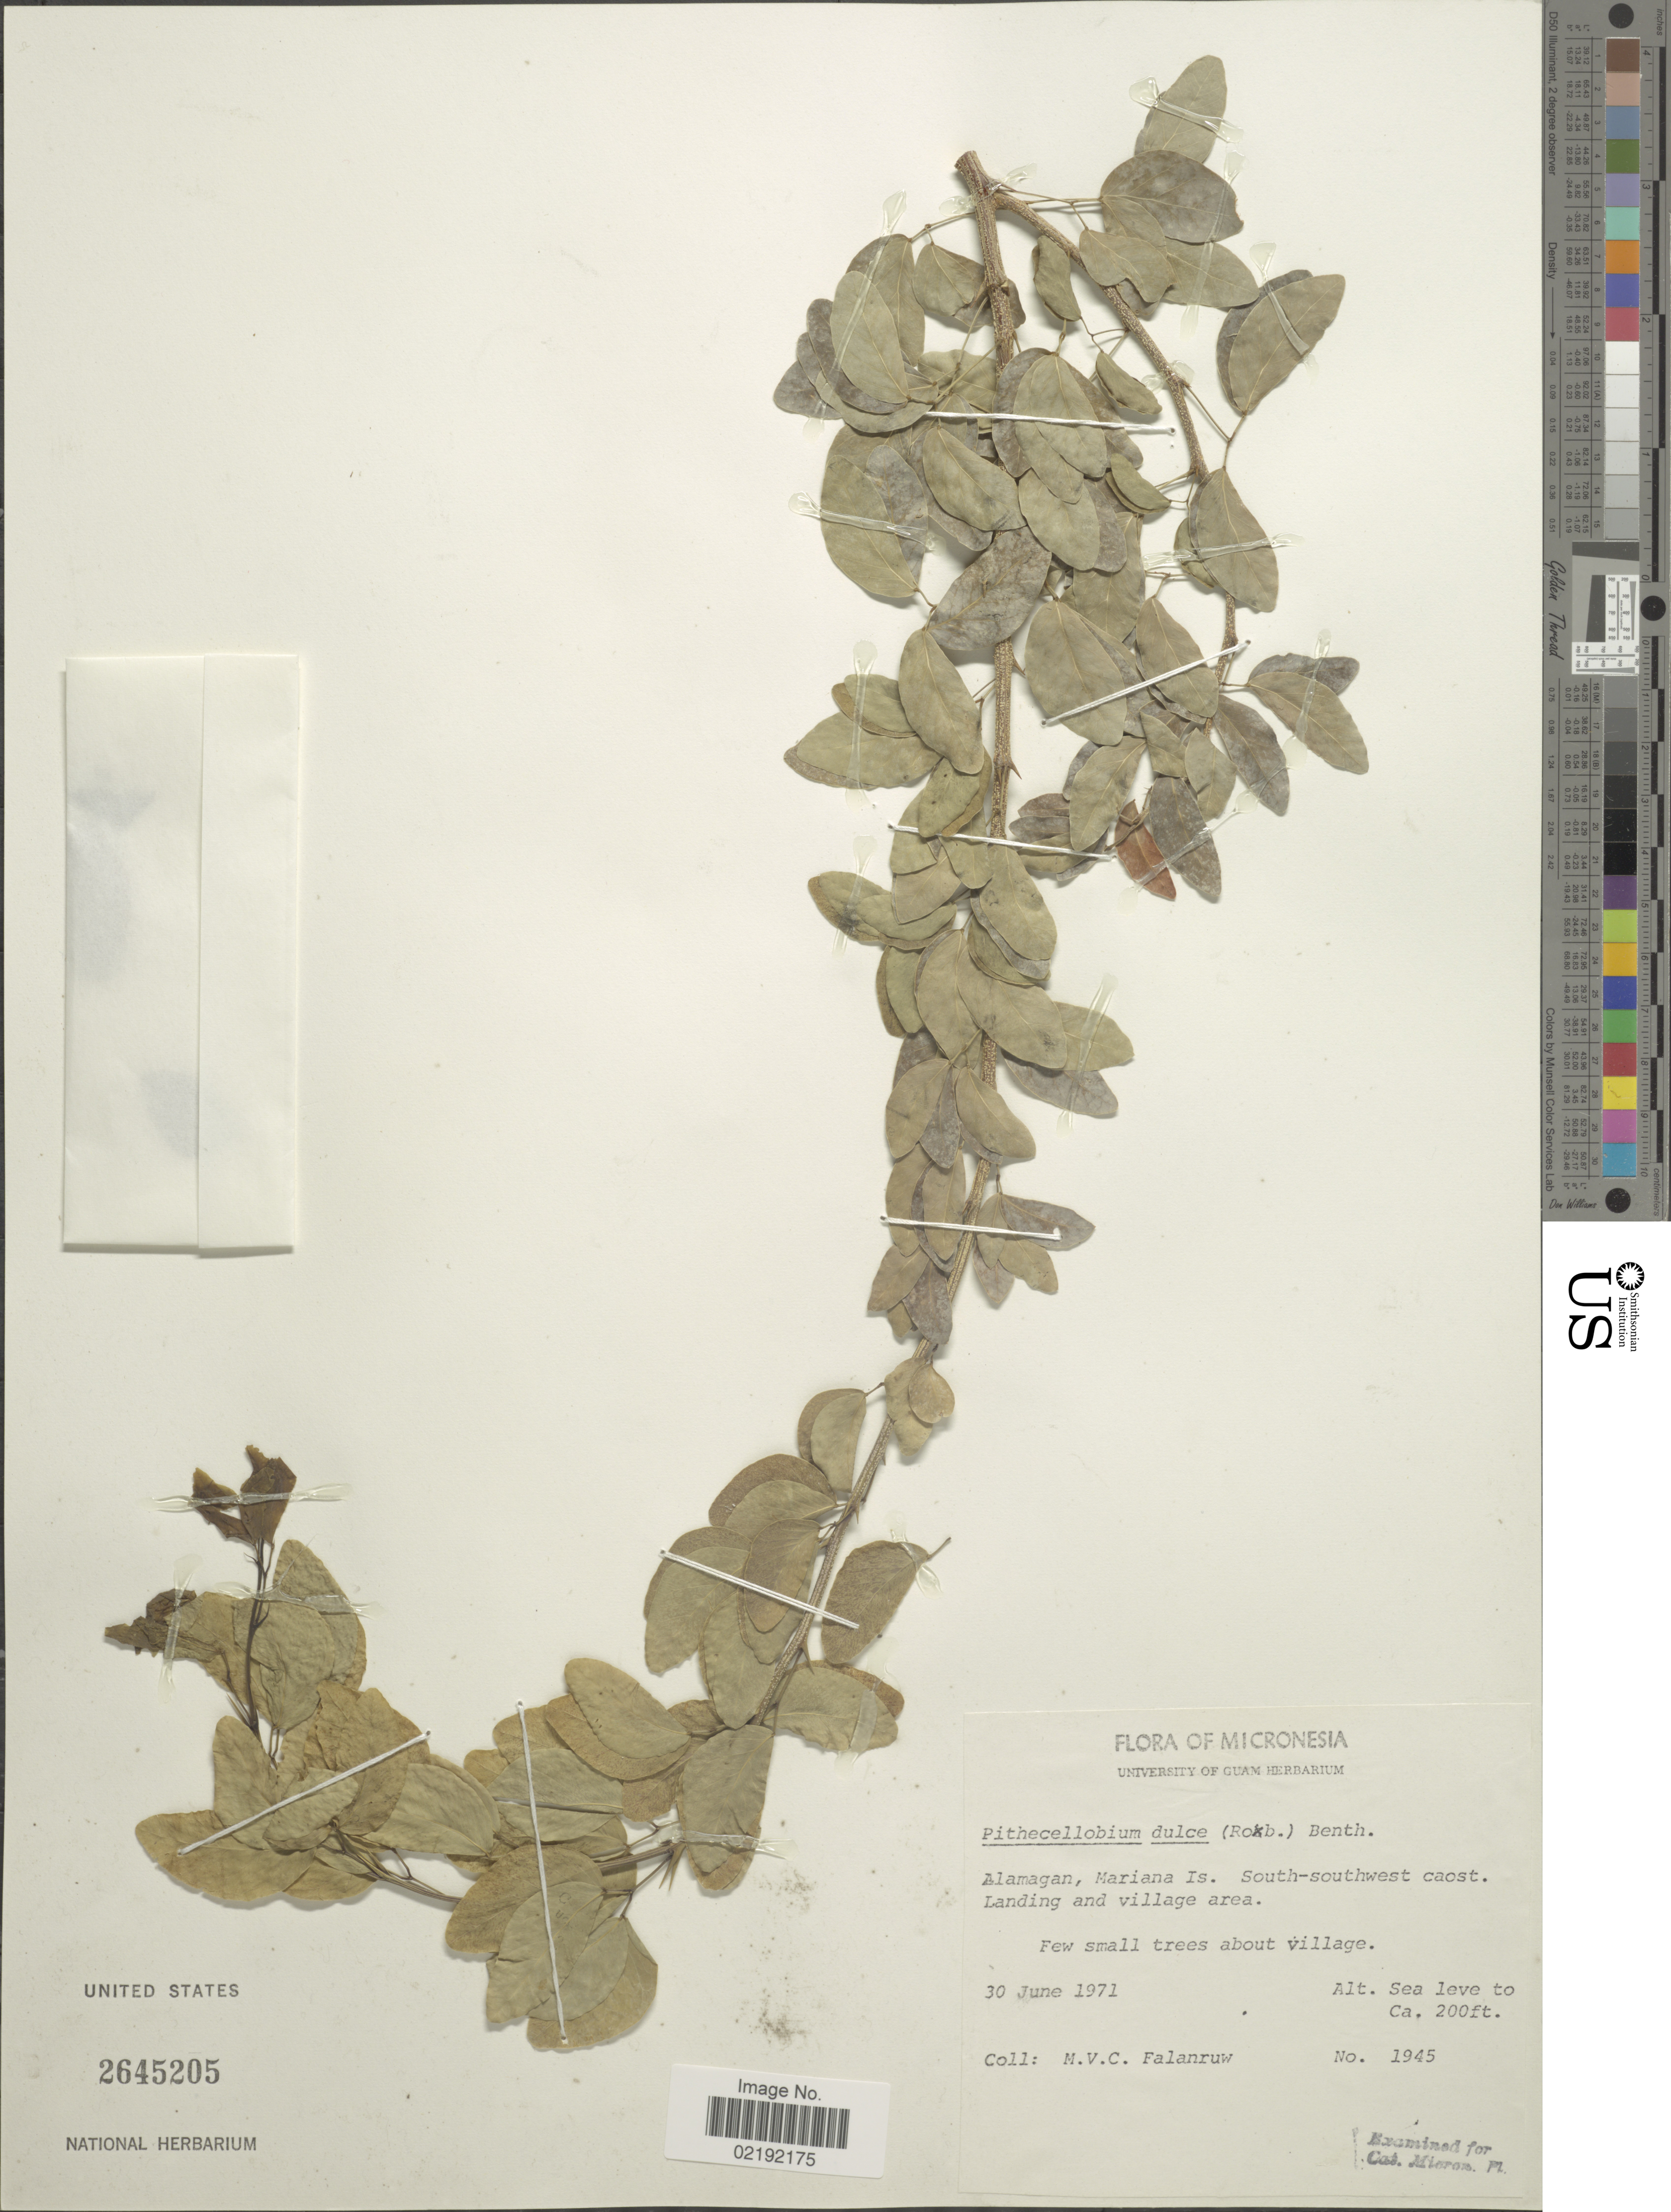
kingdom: Plantae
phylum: Tracheophyta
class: Magnoliopsida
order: Fabales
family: Fabaceae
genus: Pithecellobium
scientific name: Pithecellobium dulce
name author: (Roxb.) Benth.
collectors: M. V. Falanruw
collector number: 1945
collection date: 1971-06-30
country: Northern Mariana Islands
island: Alamagan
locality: Alamagan, Mariana Is. South-southwest coast. Landing and village area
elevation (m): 61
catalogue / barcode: US 2645205